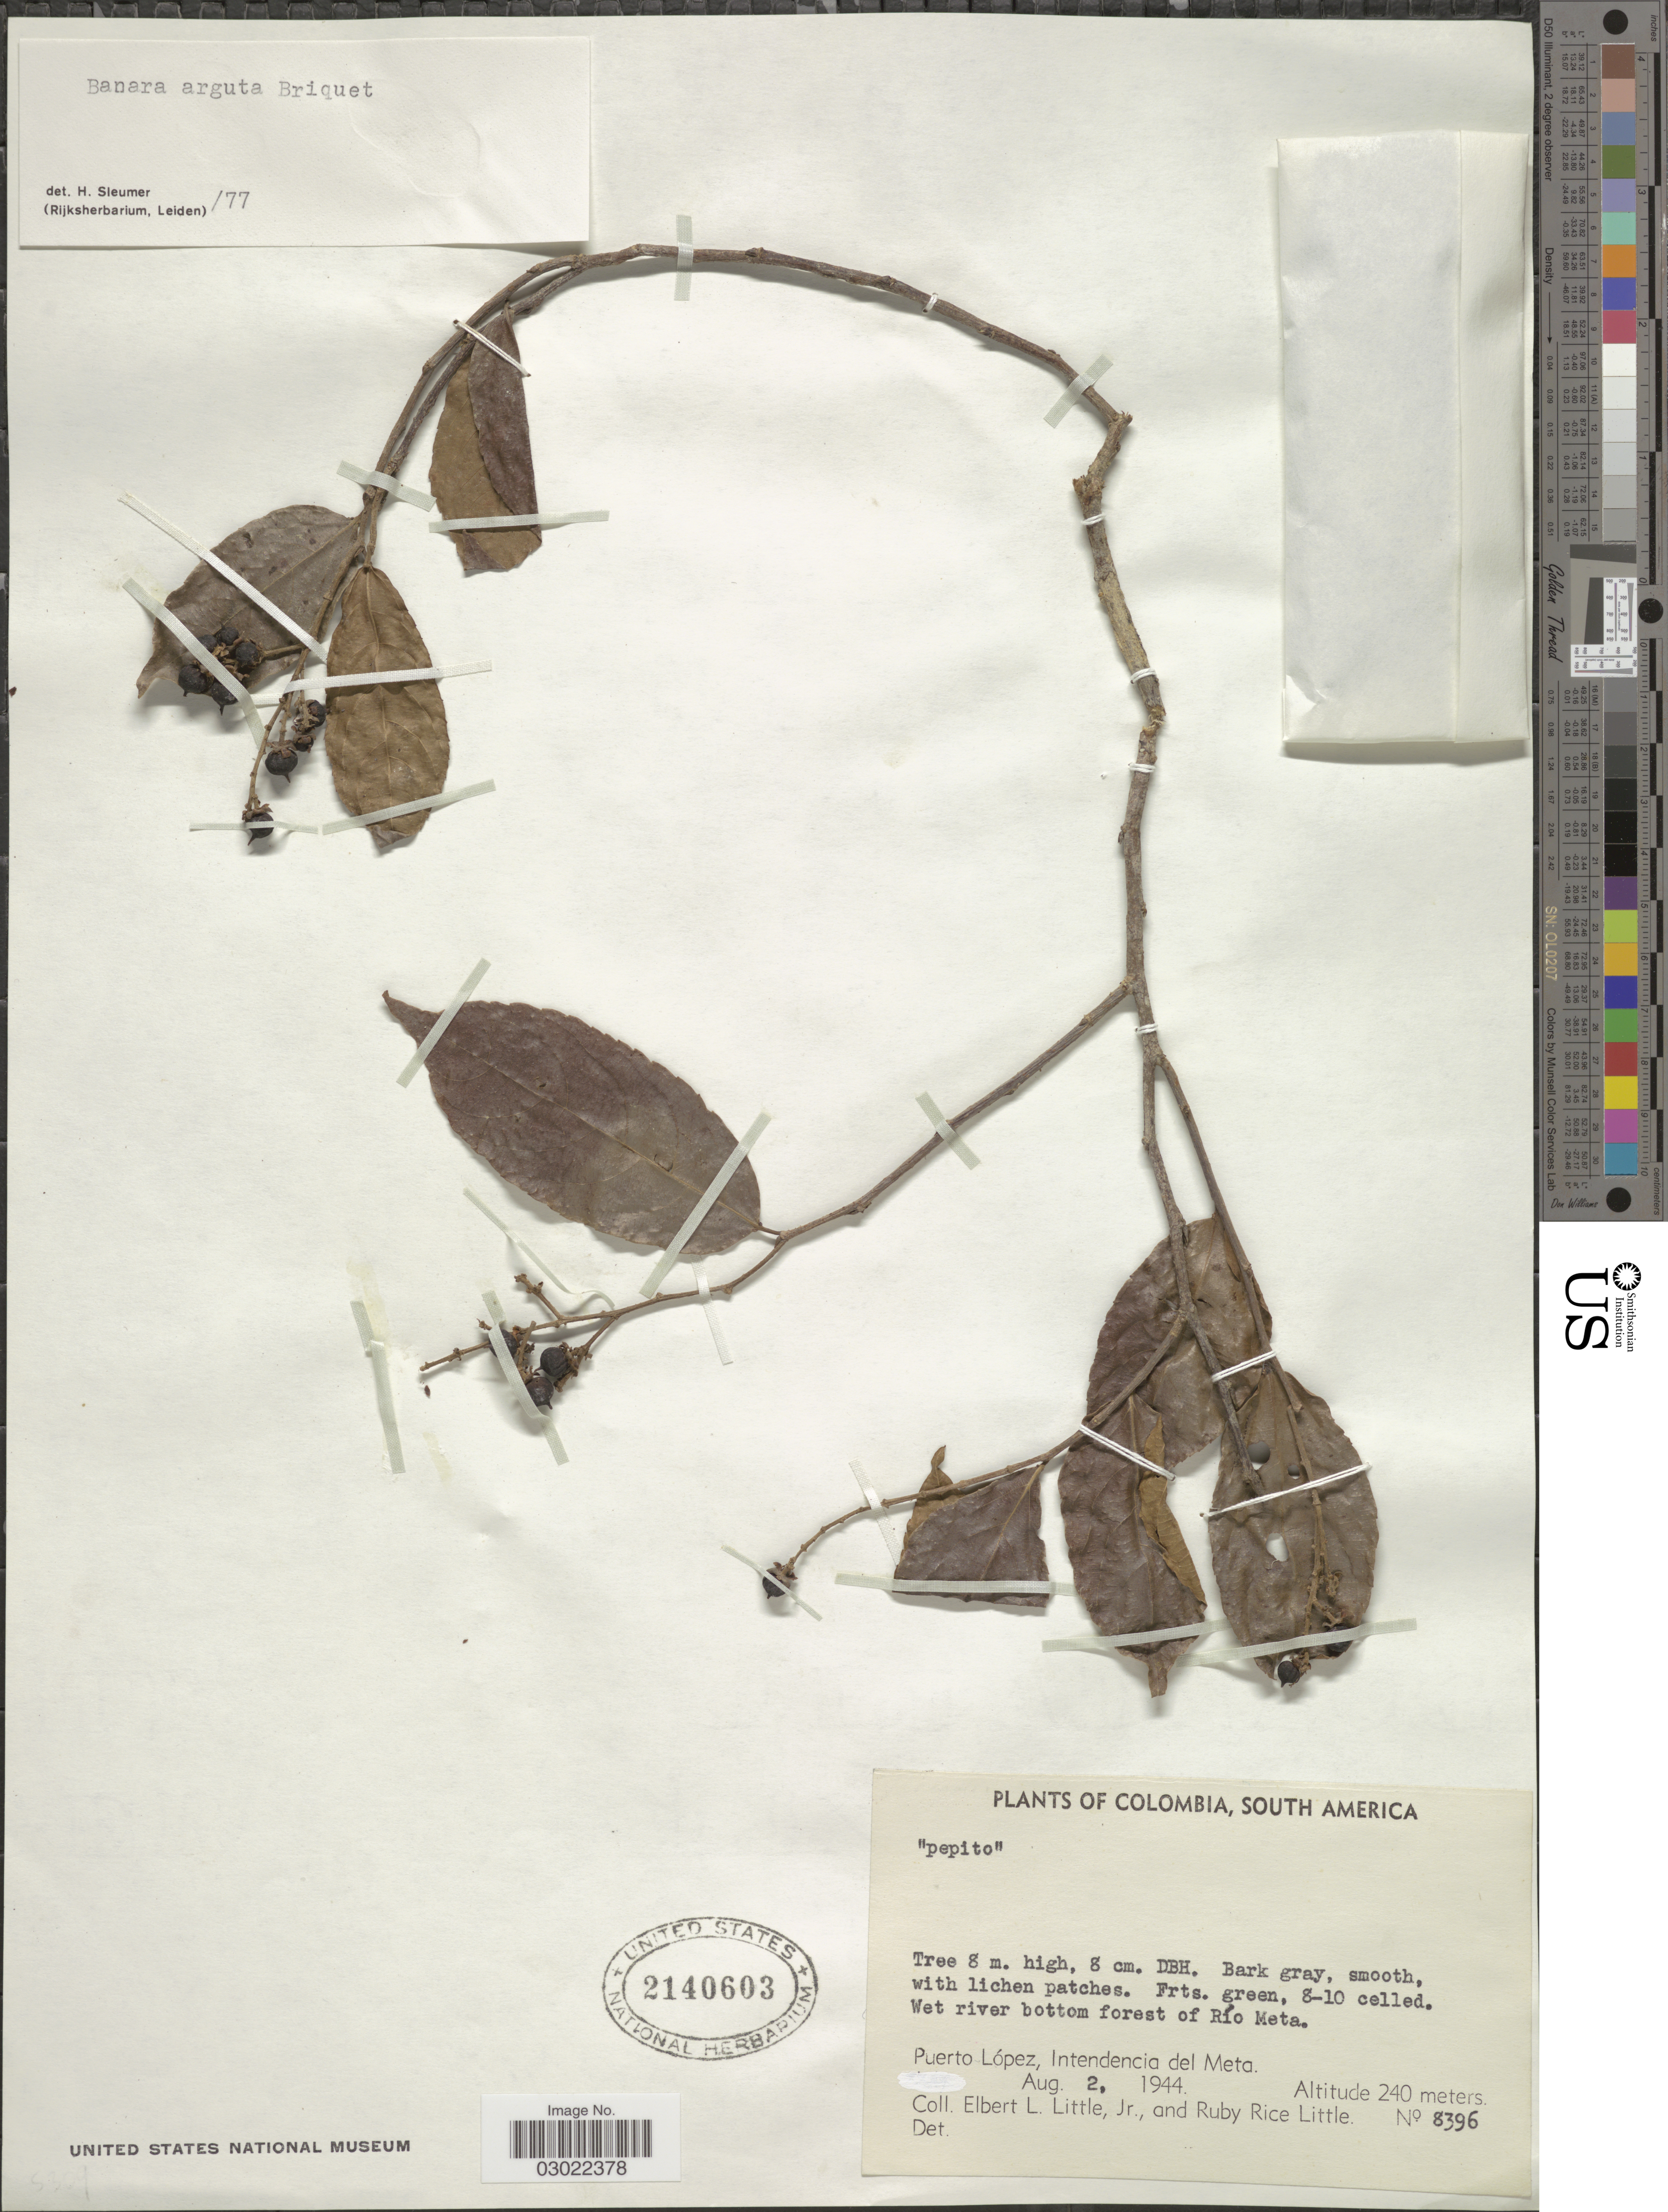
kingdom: Plantae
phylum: Tracheophyta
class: Magnoliopsida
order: Malpighiales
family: Salicaceae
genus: Banara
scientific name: Banara arguta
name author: Briq.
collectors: E. L. Little & R. R. Little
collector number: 8396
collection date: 1944-08-02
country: Colombia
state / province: Meta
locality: Wet river bottom forest of Río Meta. Puerto López, Intendencia del Meta.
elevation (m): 240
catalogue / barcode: US 2140603